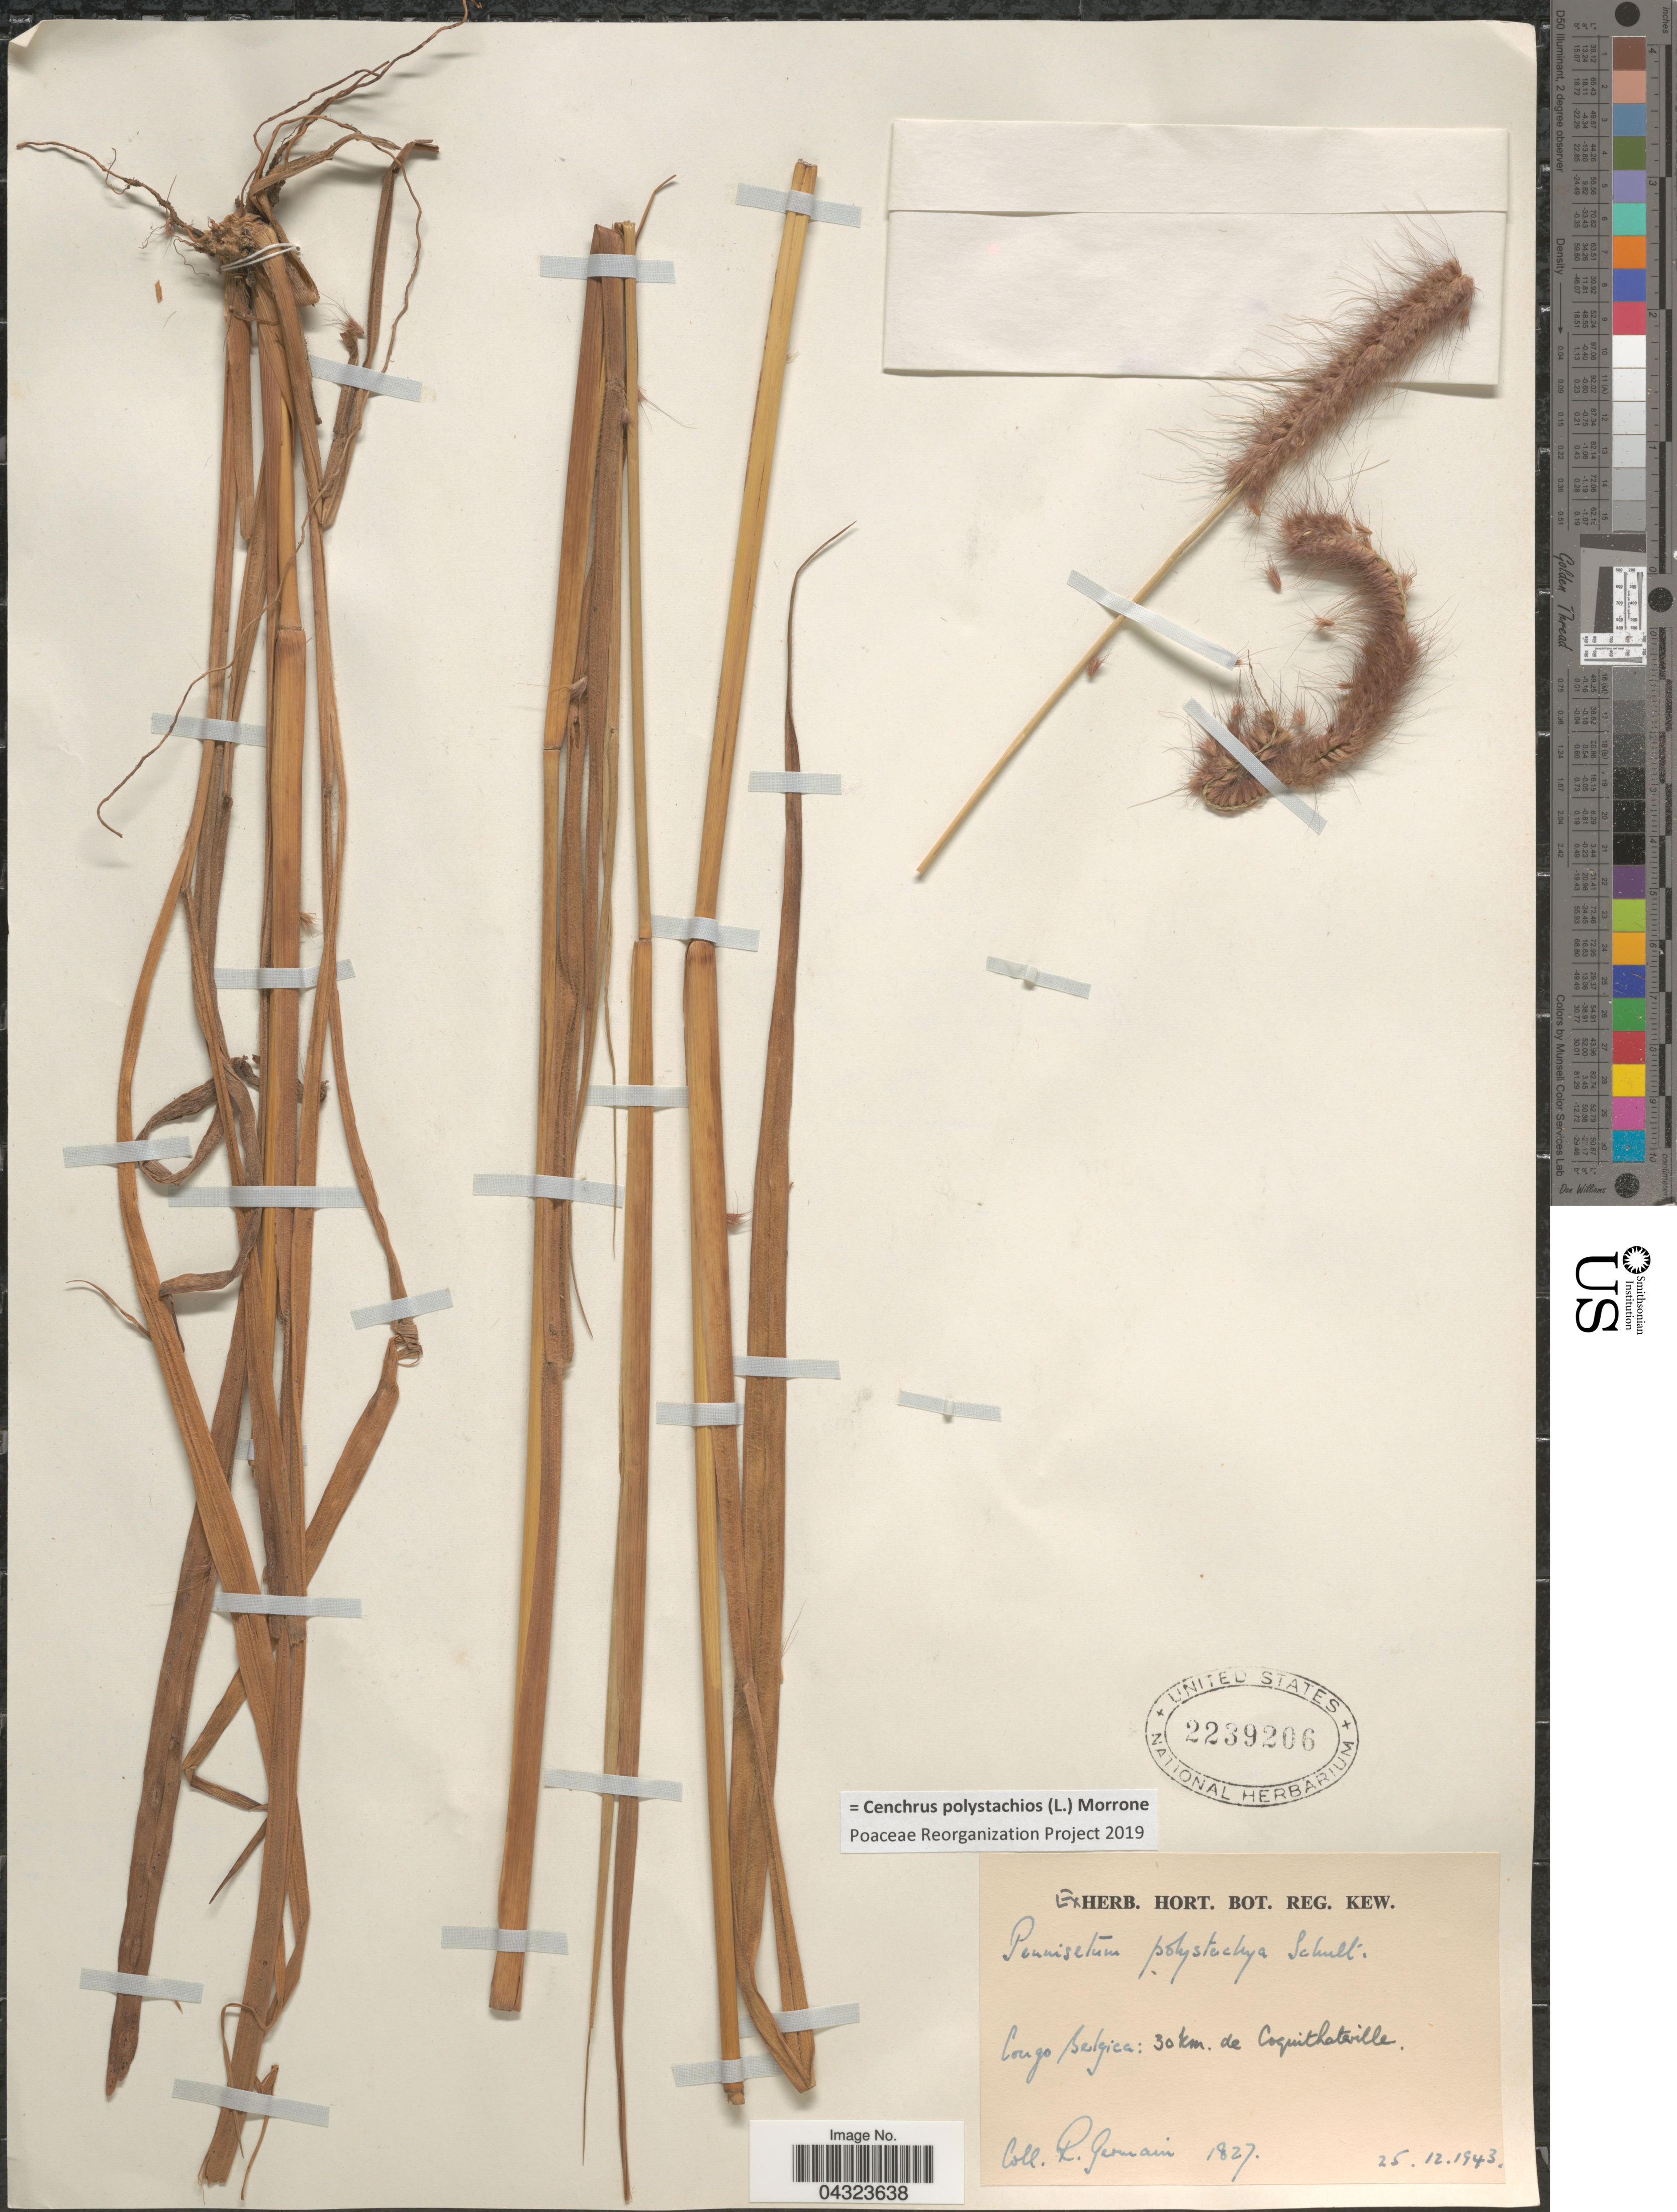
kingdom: Plantae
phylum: Tracheophyta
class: Liliopsida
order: Poales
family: Poaceae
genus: Cenchrus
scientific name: Cenchrus polystachios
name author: (L.) Morrone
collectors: R. Germain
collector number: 1827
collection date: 1943-12-25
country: Congo, Democratic Republic of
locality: Congo Belgica: 30 km. de Coquilhatville.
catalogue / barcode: US 2239206